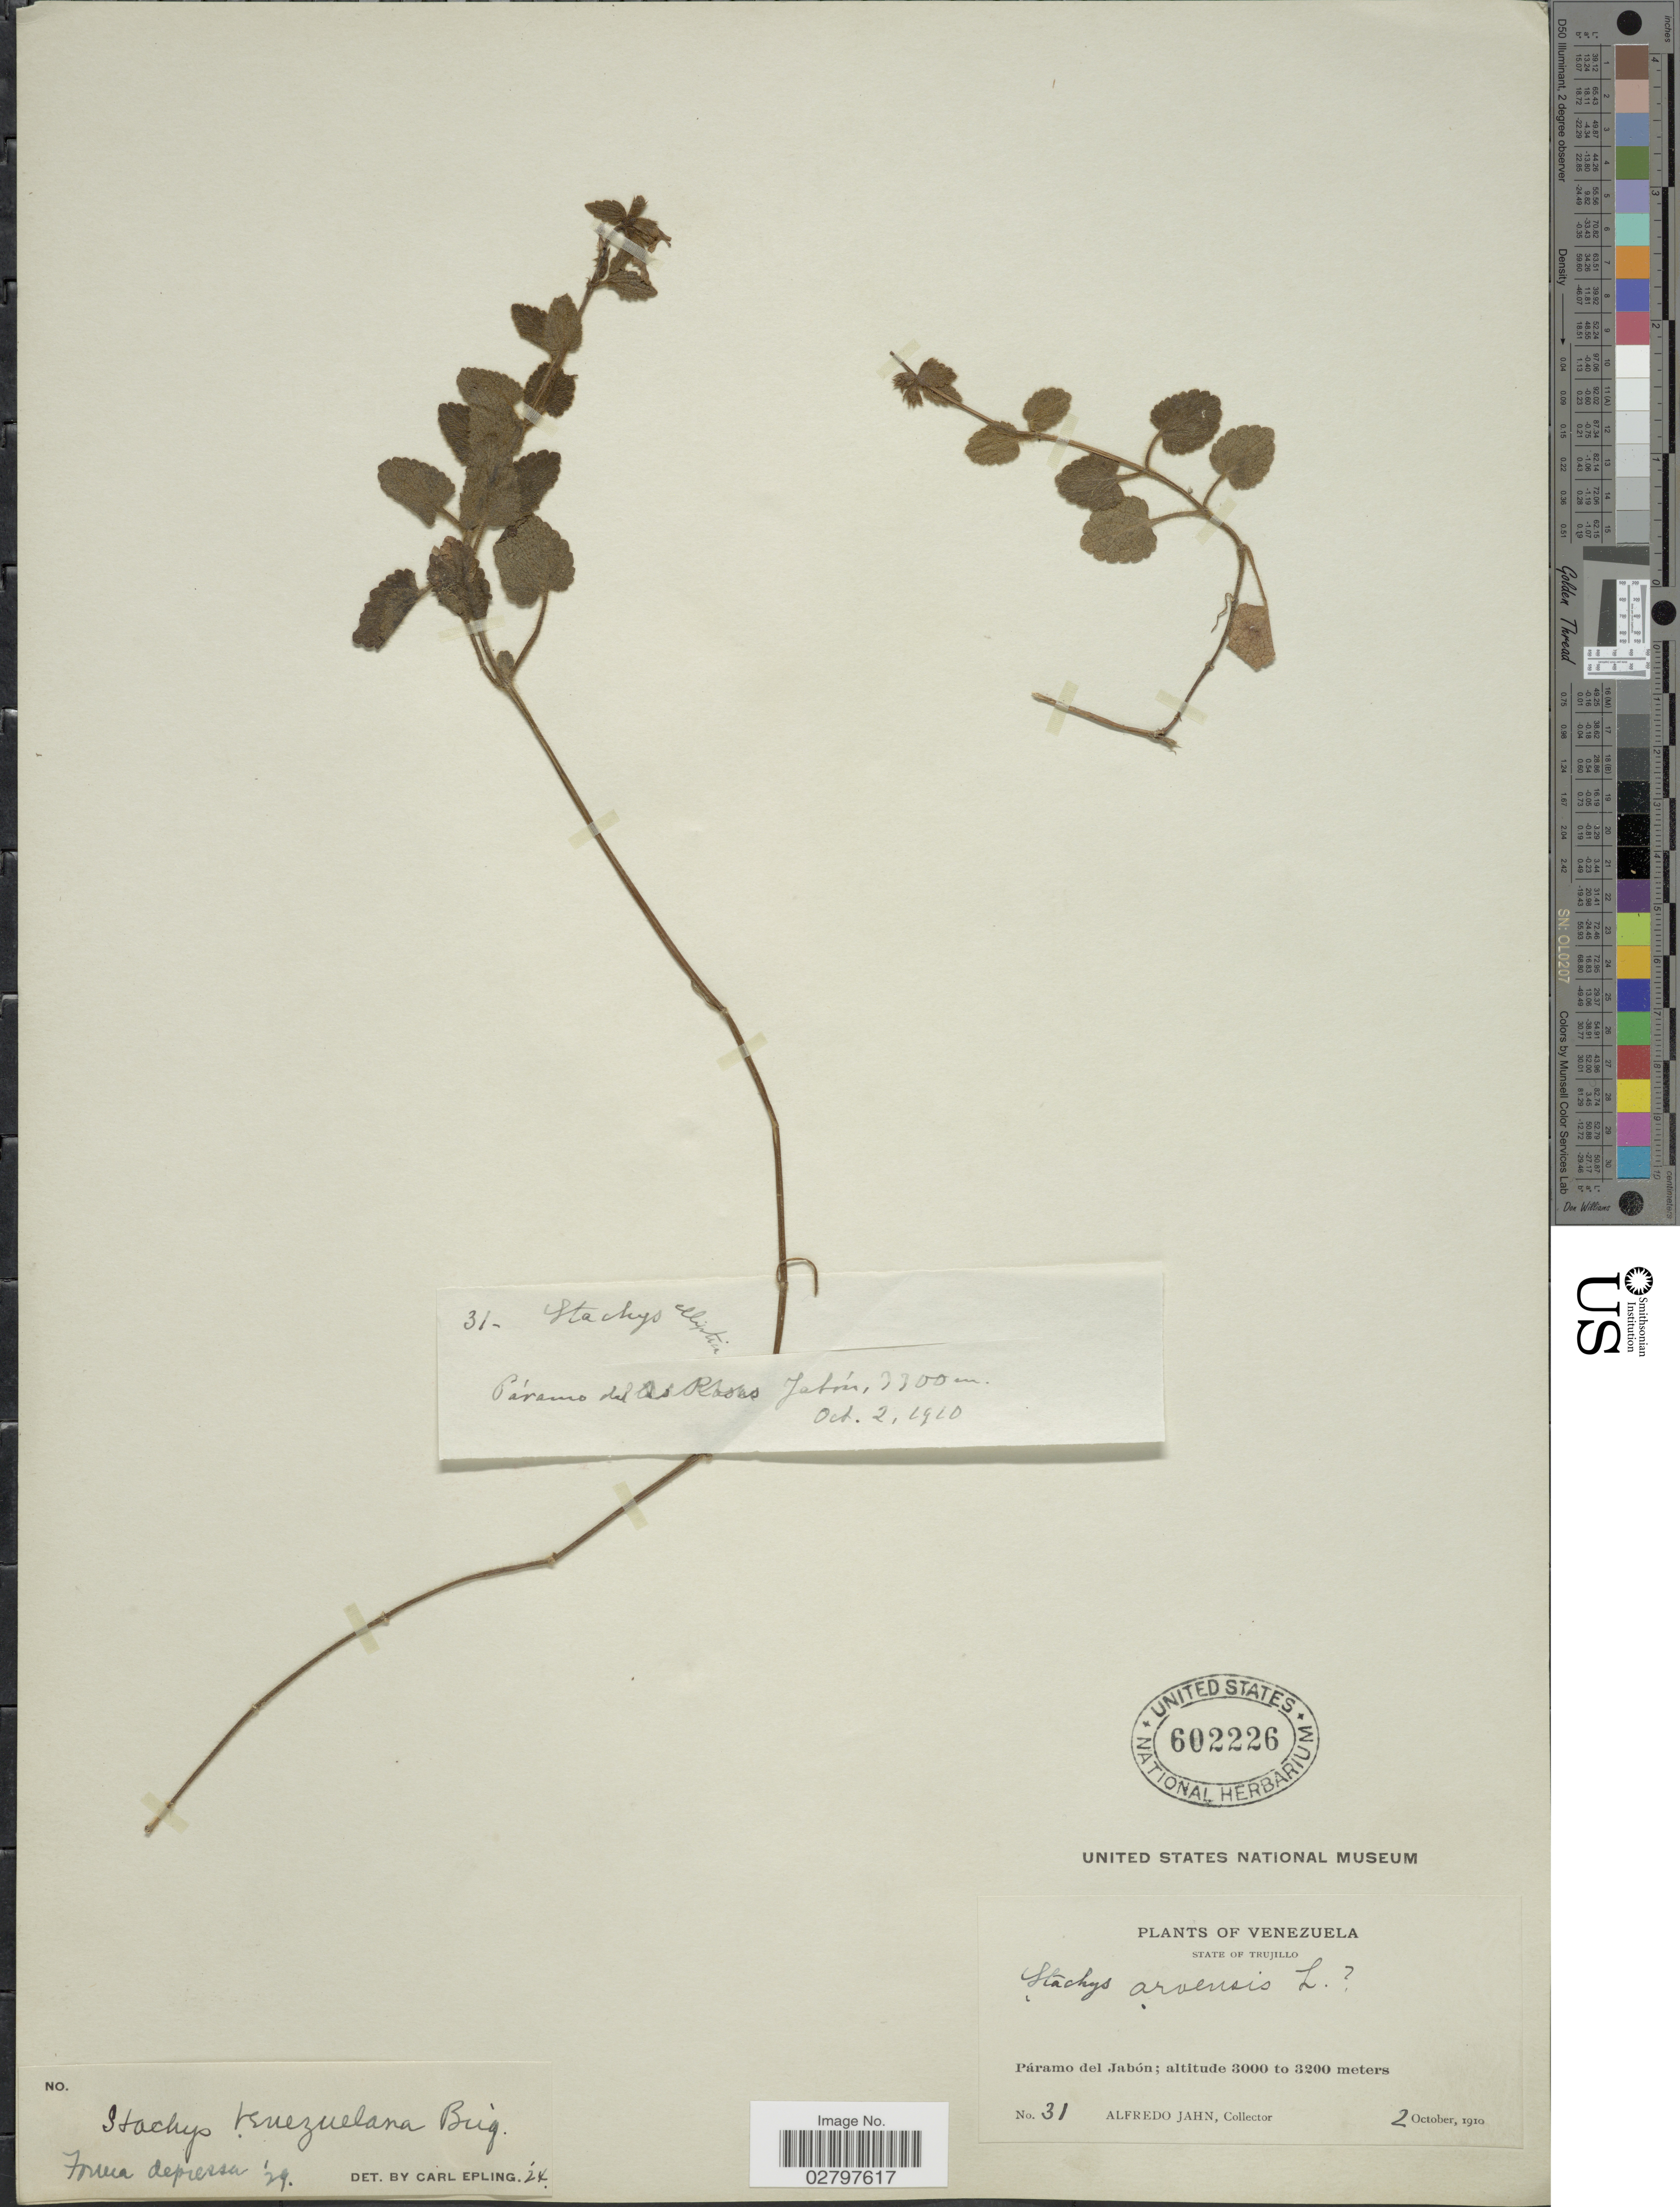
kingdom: Plantae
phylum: Tracheophyta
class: Magnoliopsida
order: Lamiales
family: Lamiaceae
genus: Stachys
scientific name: Stachys venezuelana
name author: Briq.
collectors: A. Jahn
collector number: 31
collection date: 1910-10-02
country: Venezuela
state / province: Trujillo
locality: Páramo del Jabón.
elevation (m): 3000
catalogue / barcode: US 602226